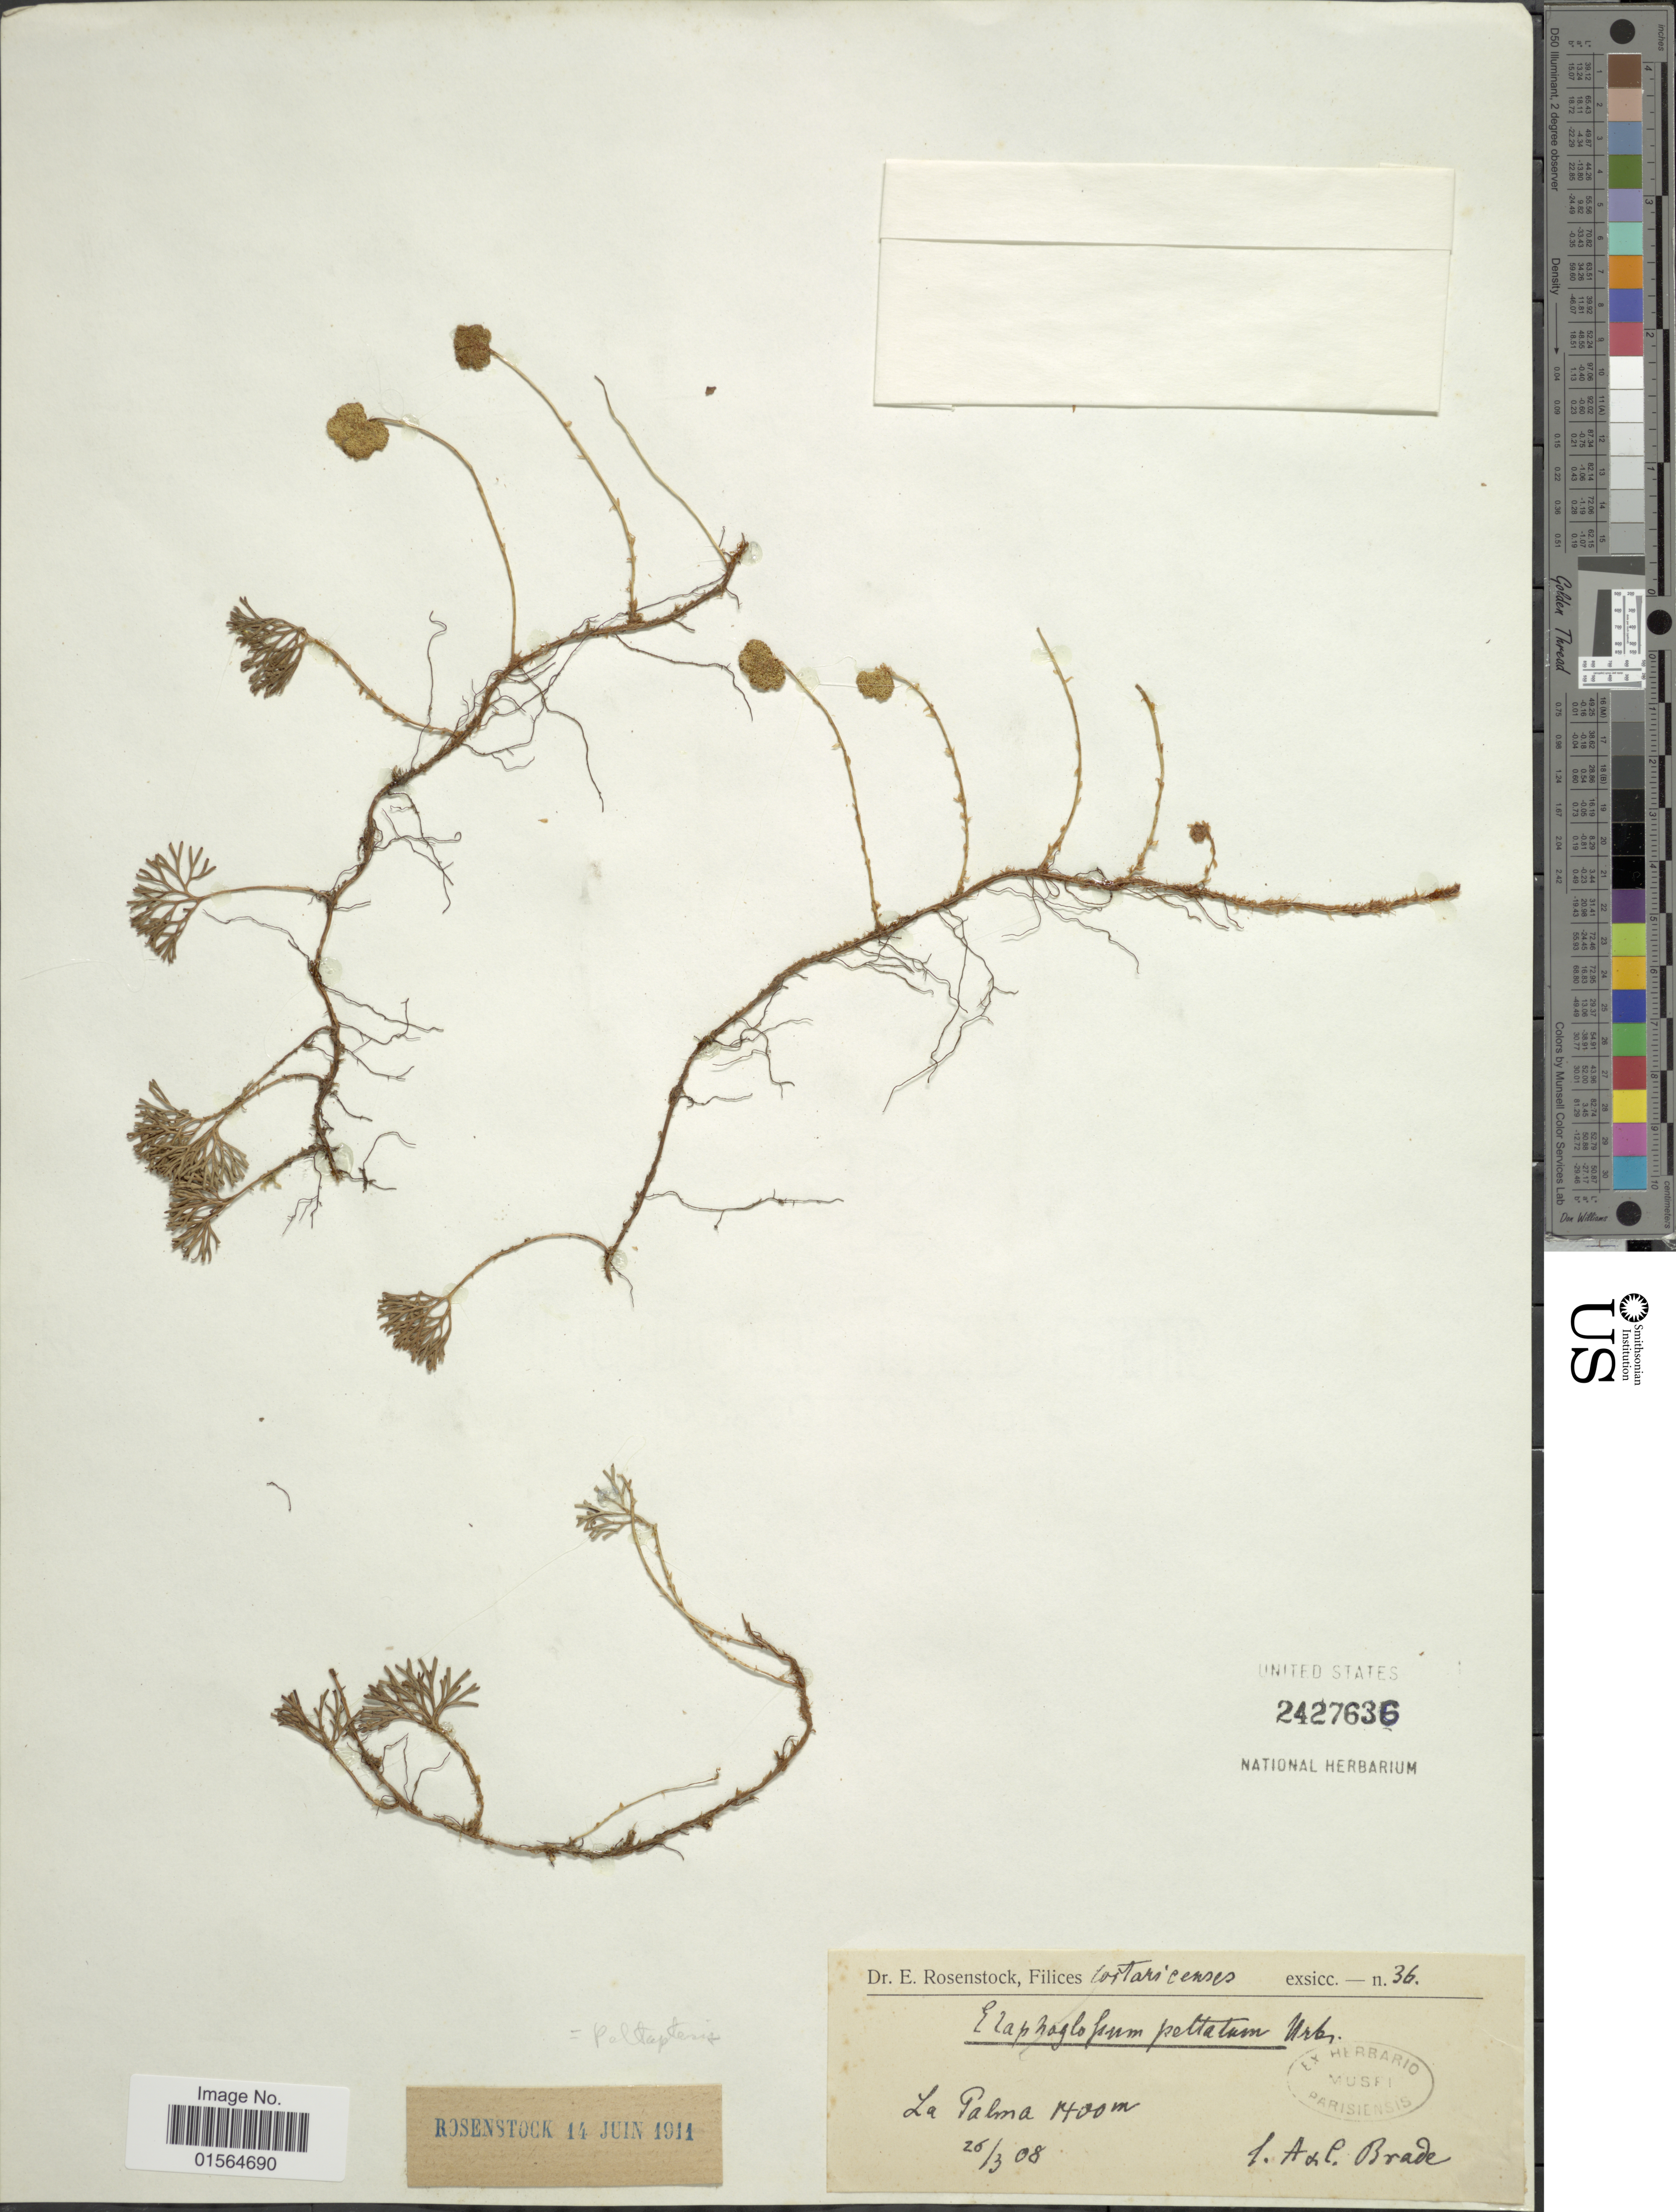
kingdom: Plantae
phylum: Tracheophyta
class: Polypodiopsida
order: Polypodiales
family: Dryopteridaceae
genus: Elaphoglossum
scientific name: Elaphoglossum peltatum f. peltatum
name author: (Sw.) Urb.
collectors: A. Brade & C. Brade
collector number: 36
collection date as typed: Transcribed d/m/y: 26/3/8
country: Mexico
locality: La Palma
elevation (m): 1400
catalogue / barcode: US 2427636